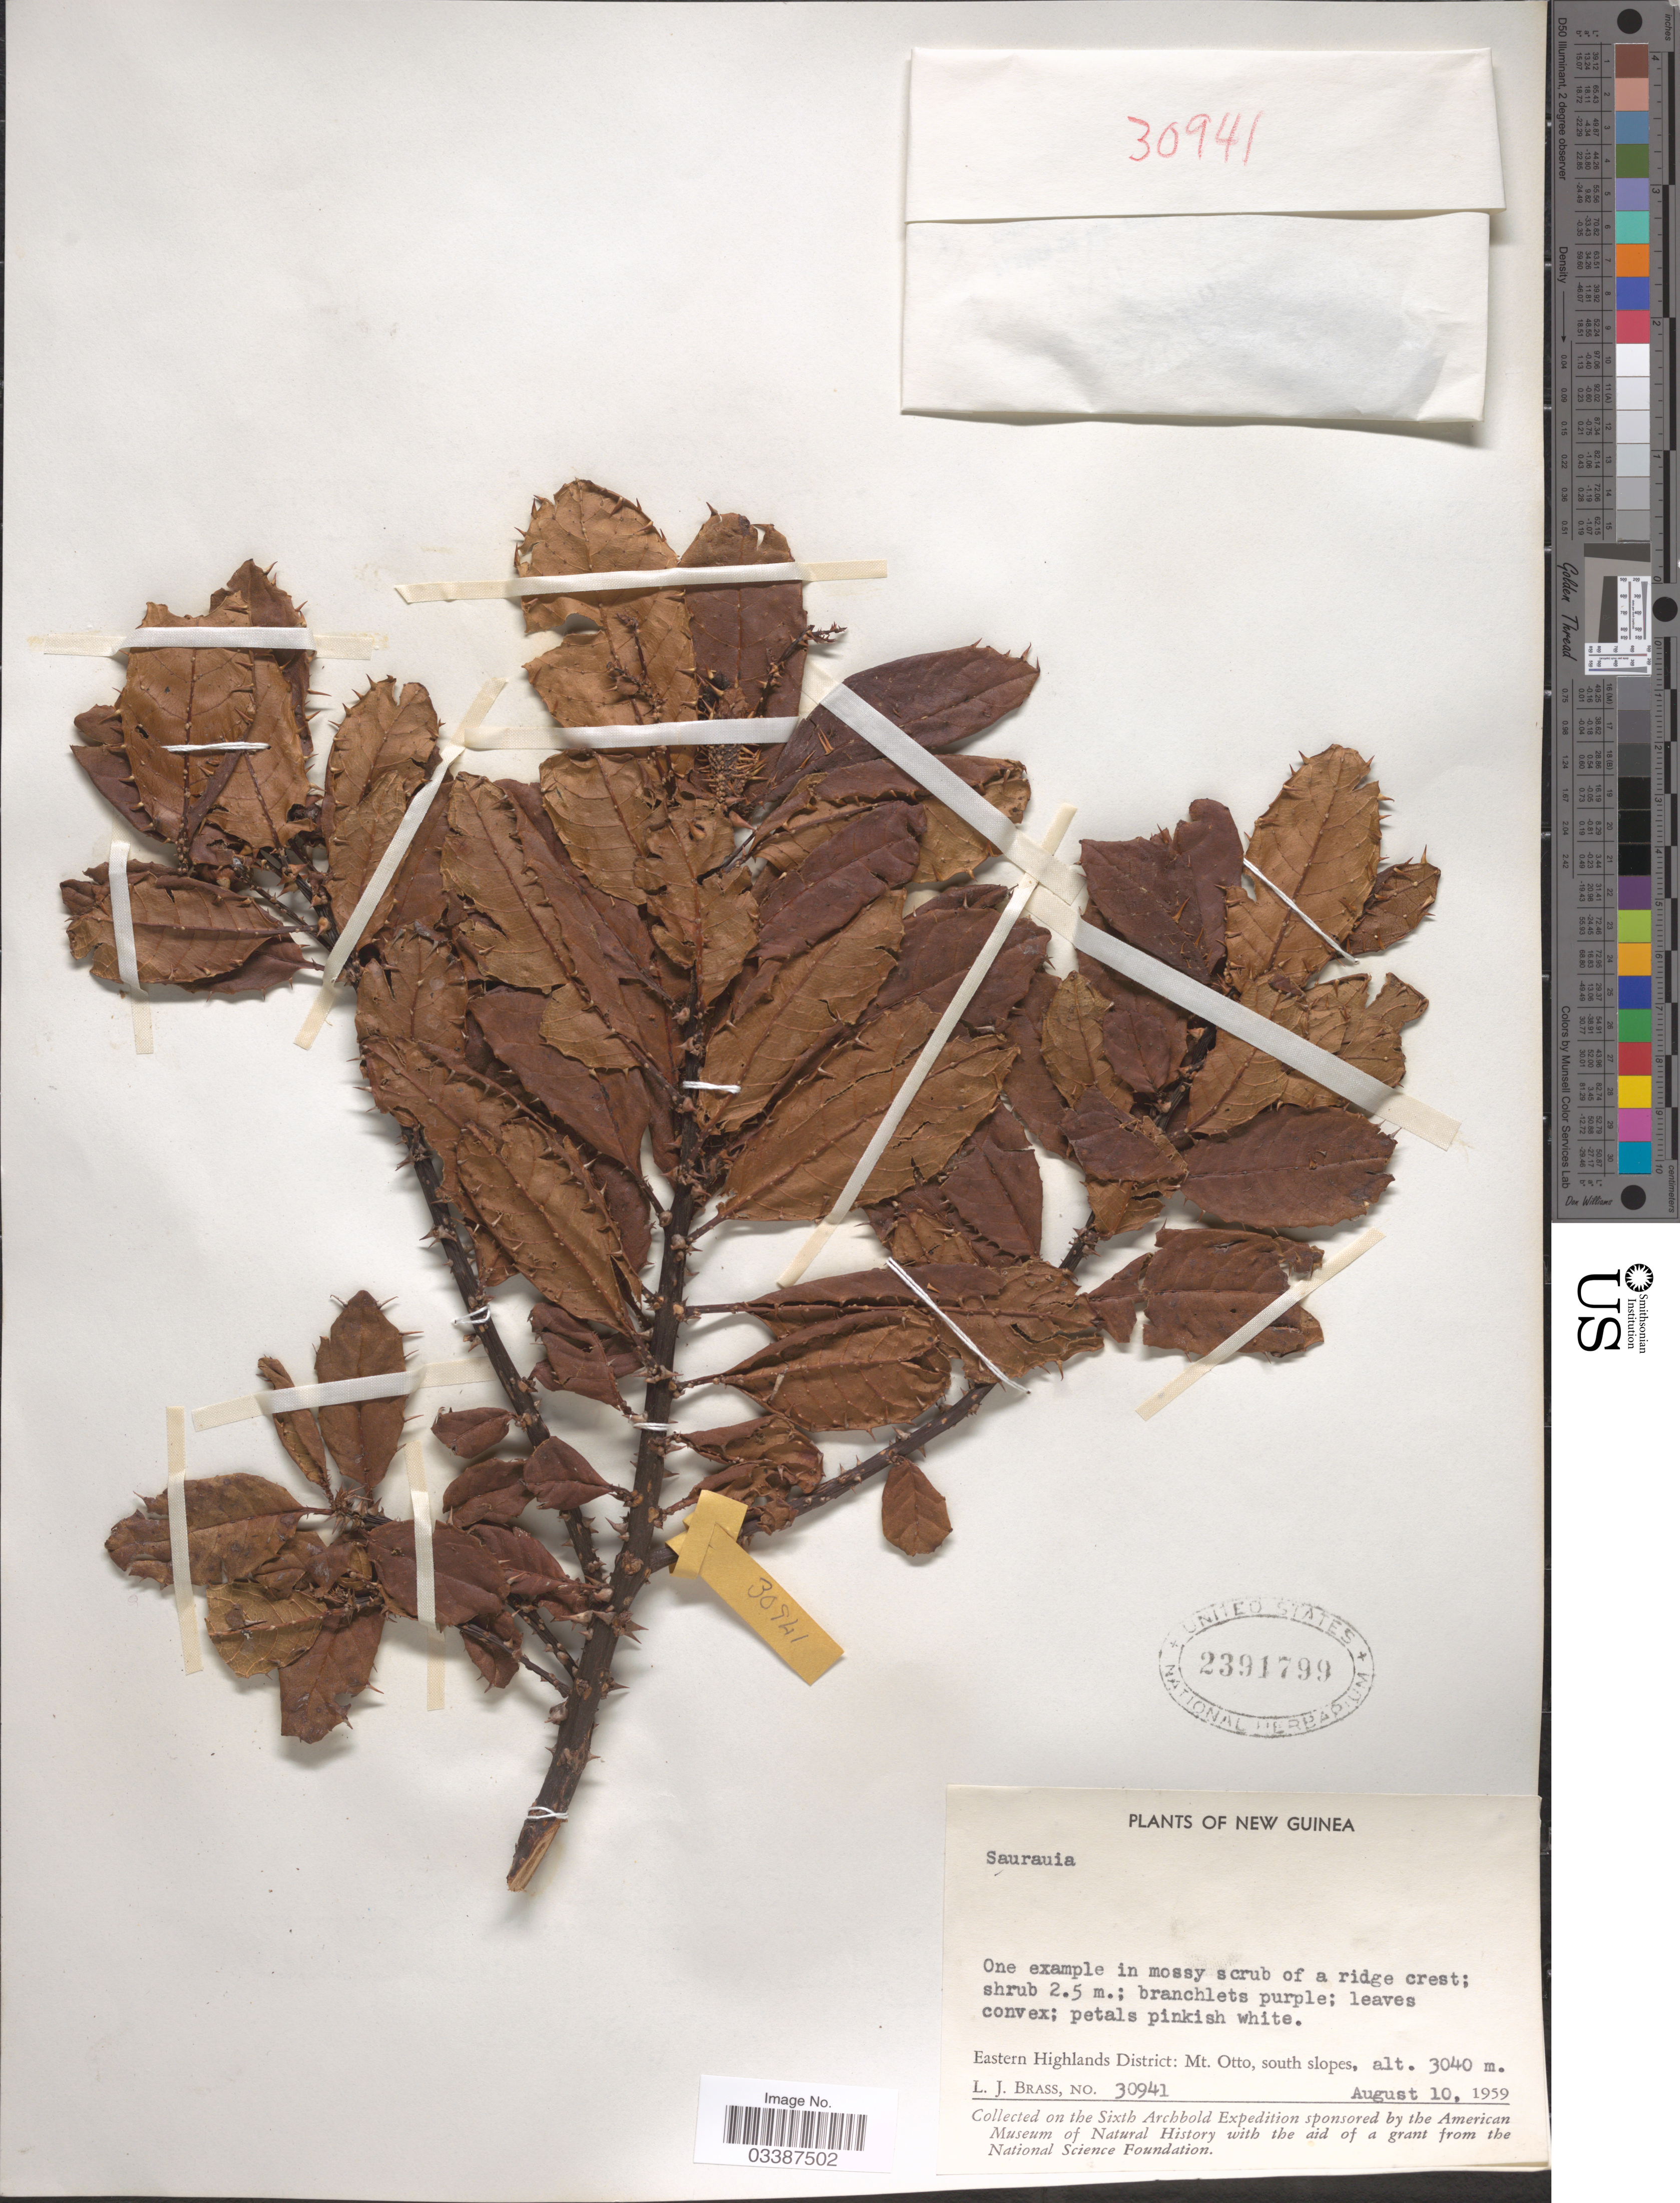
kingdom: Plantae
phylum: Tracheophyta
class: Magnoliopsida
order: Ericales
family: Actinidiaceae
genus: Saurauia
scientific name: Saurauia sp.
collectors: L. J. Brass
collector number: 30941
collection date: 1959-08-10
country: Papua New Guinea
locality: New Guinea. Eastern Highlands District: Mt. Otto, south slopes.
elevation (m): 3040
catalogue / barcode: US 2391799